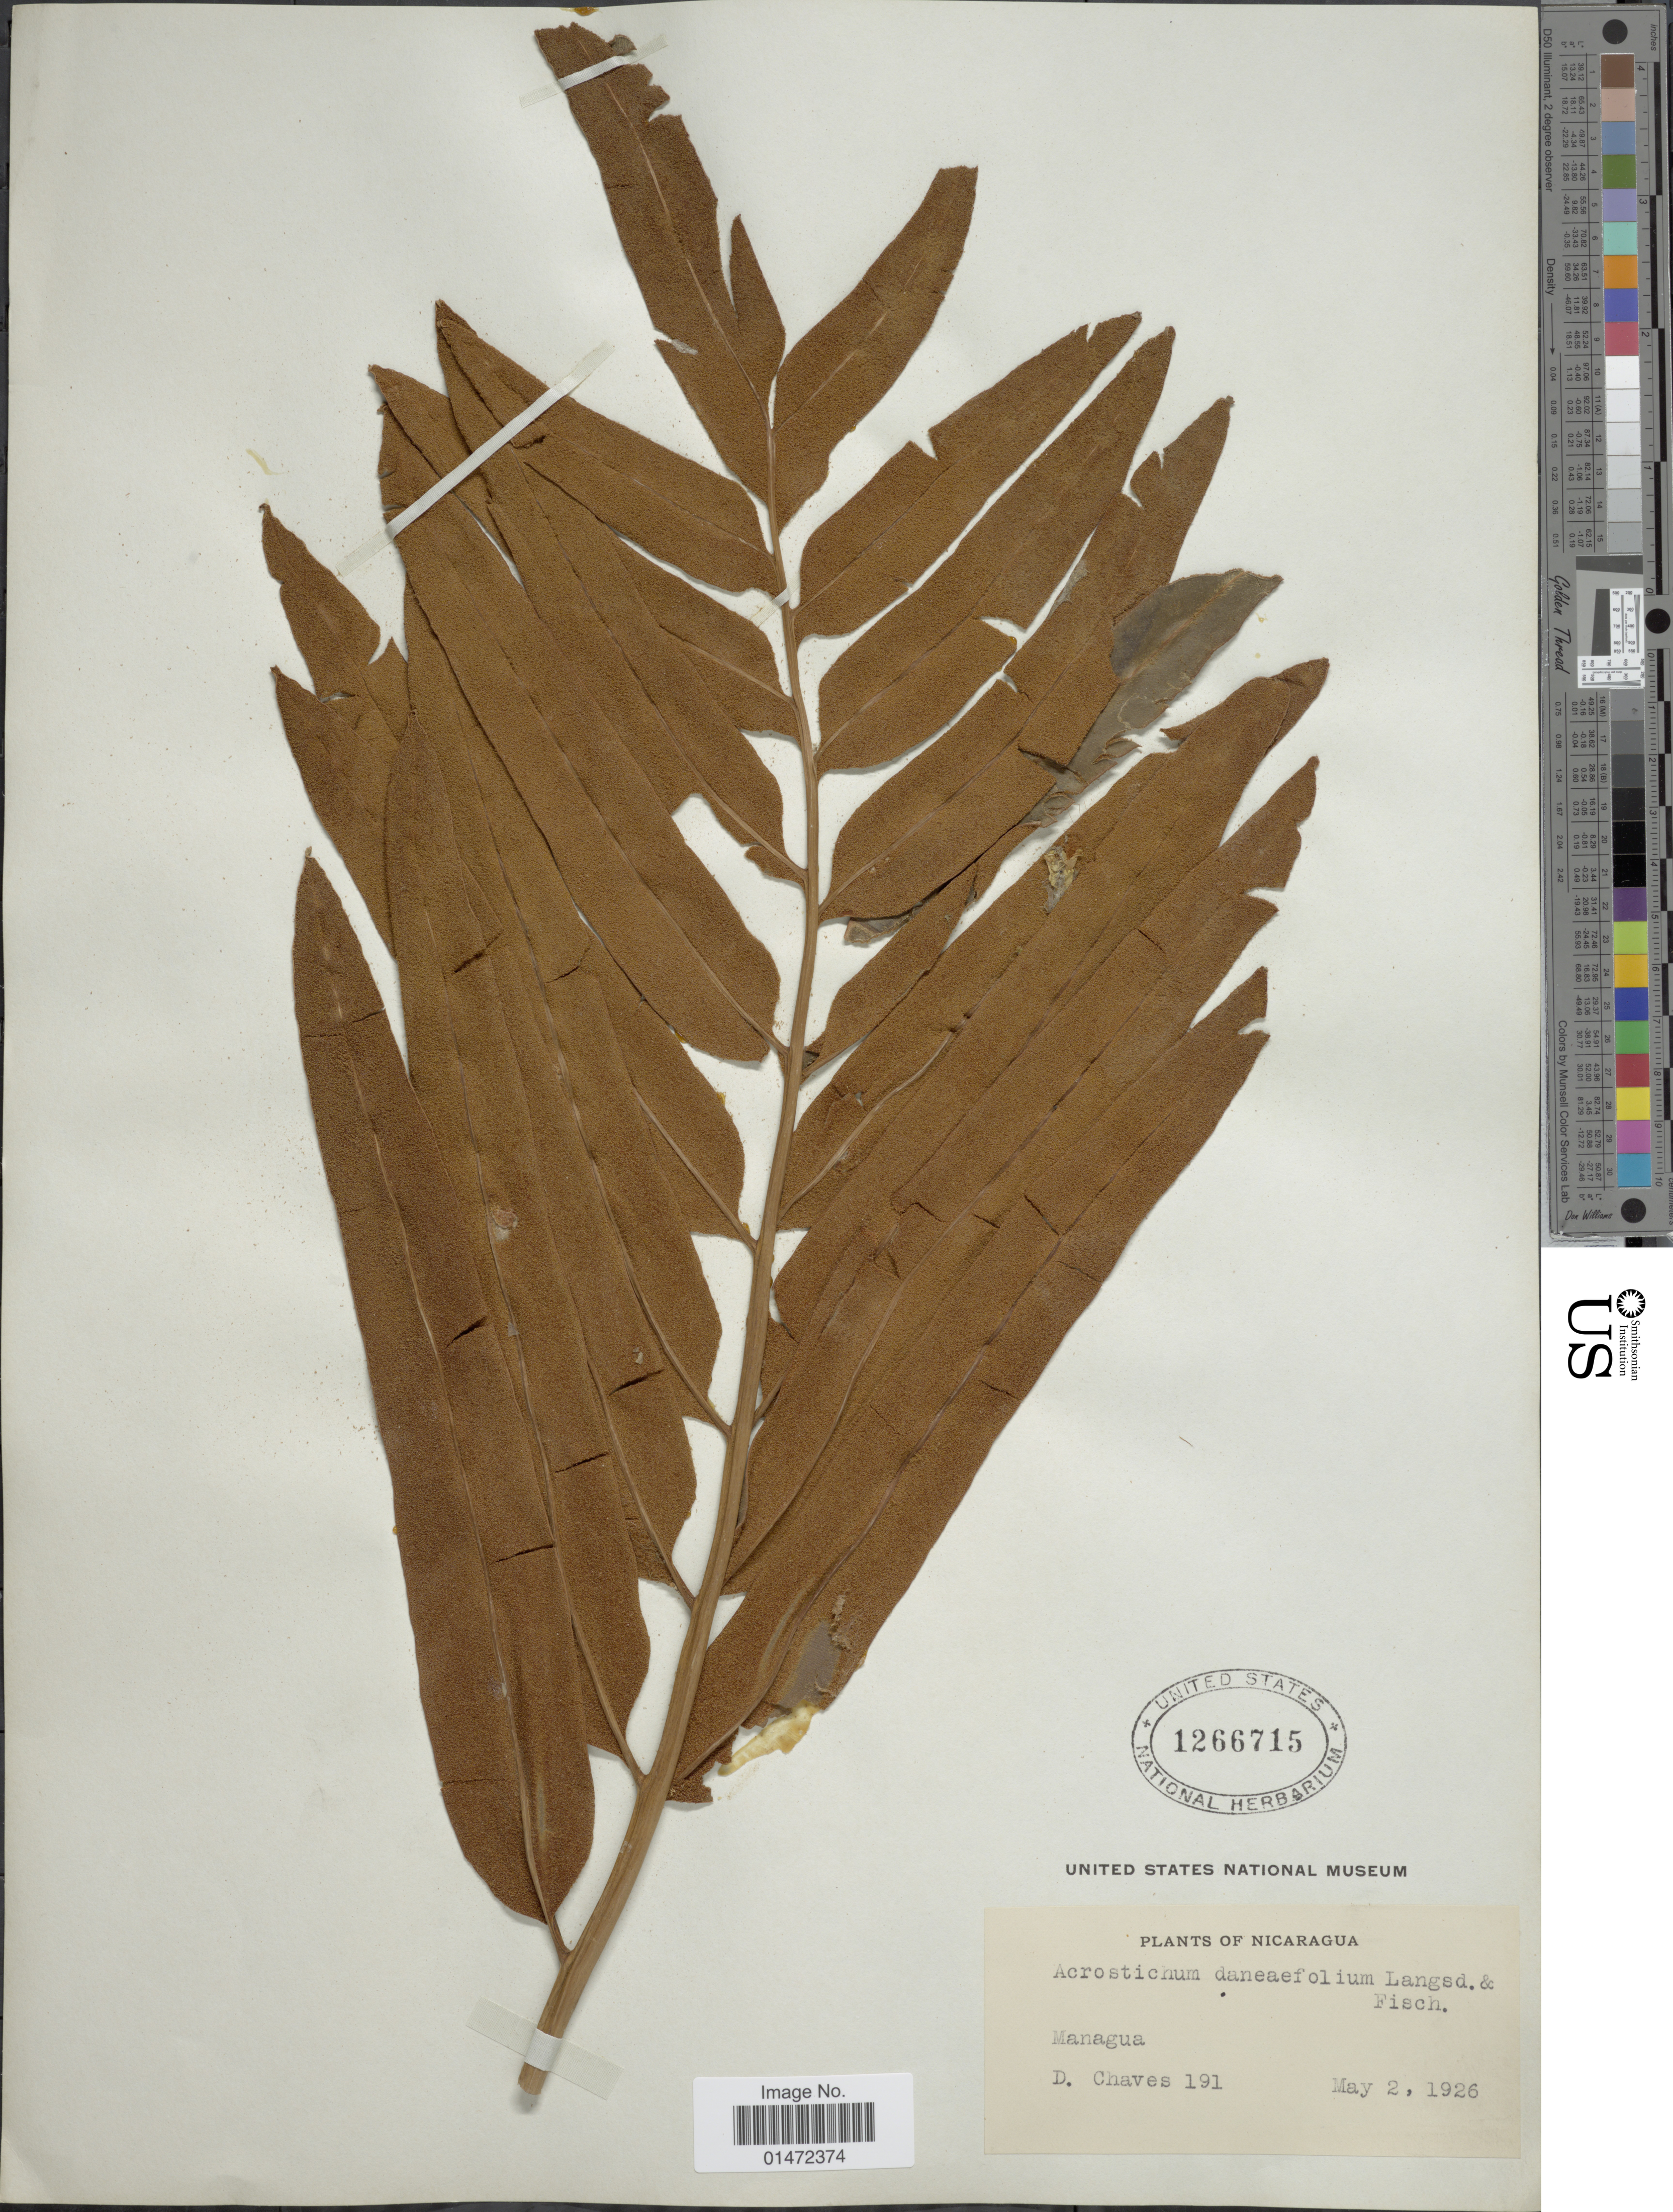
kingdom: Plantae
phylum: Tracheophyta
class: Polypodiopsida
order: Polypodiales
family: Pteridaceae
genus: Acrostichum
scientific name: Acrostichum danaeifolium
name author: Langsd. & Fisch.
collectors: D. Chaves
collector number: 191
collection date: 1926-05-02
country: Nicaragua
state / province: Managua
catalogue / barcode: US 1266715